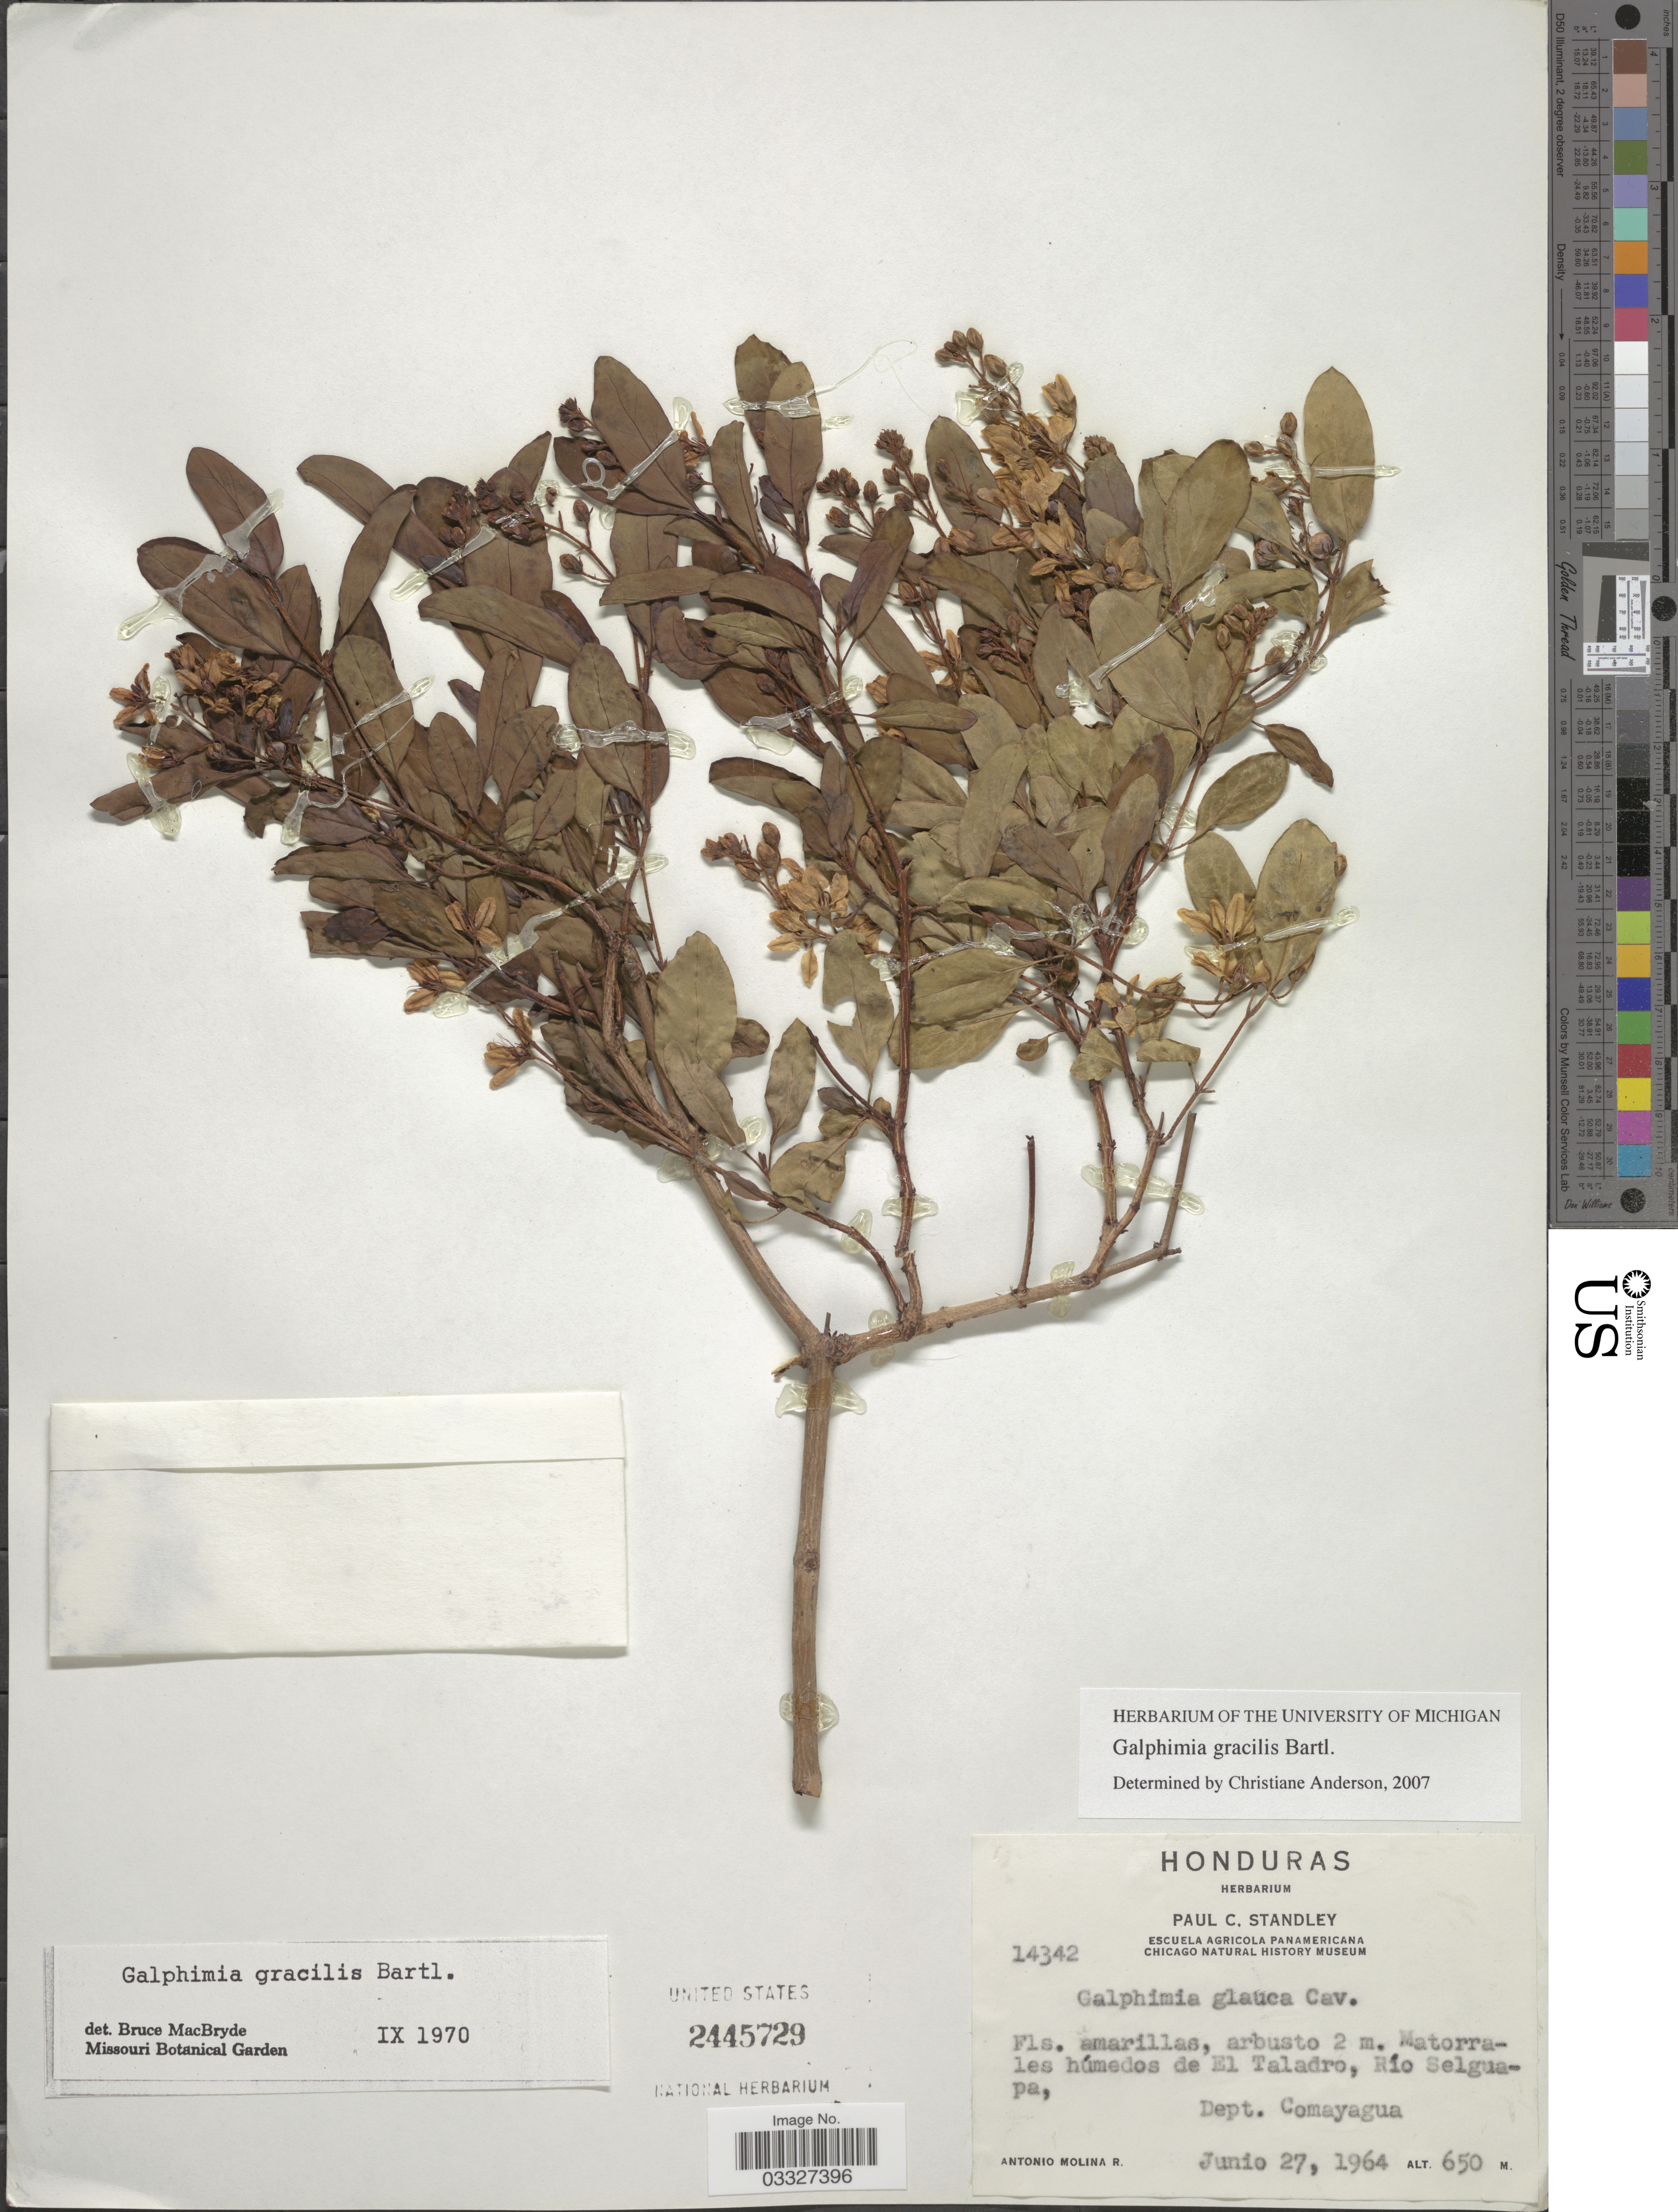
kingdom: Plantae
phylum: Tracheophyta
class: Magnoliopsida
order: Malpighiales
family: Malpighiaceae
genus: Galphimia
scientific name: Galphimia gracilis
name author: Bartl.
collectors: A. Molina R.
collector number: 14342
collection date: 1964-06-27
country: Honduras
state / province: Comayagua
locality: Matorrales húmedos de El Taladro, Río Selguapa, Dept. Comayagua.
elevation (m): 650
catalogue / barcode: US 2445729